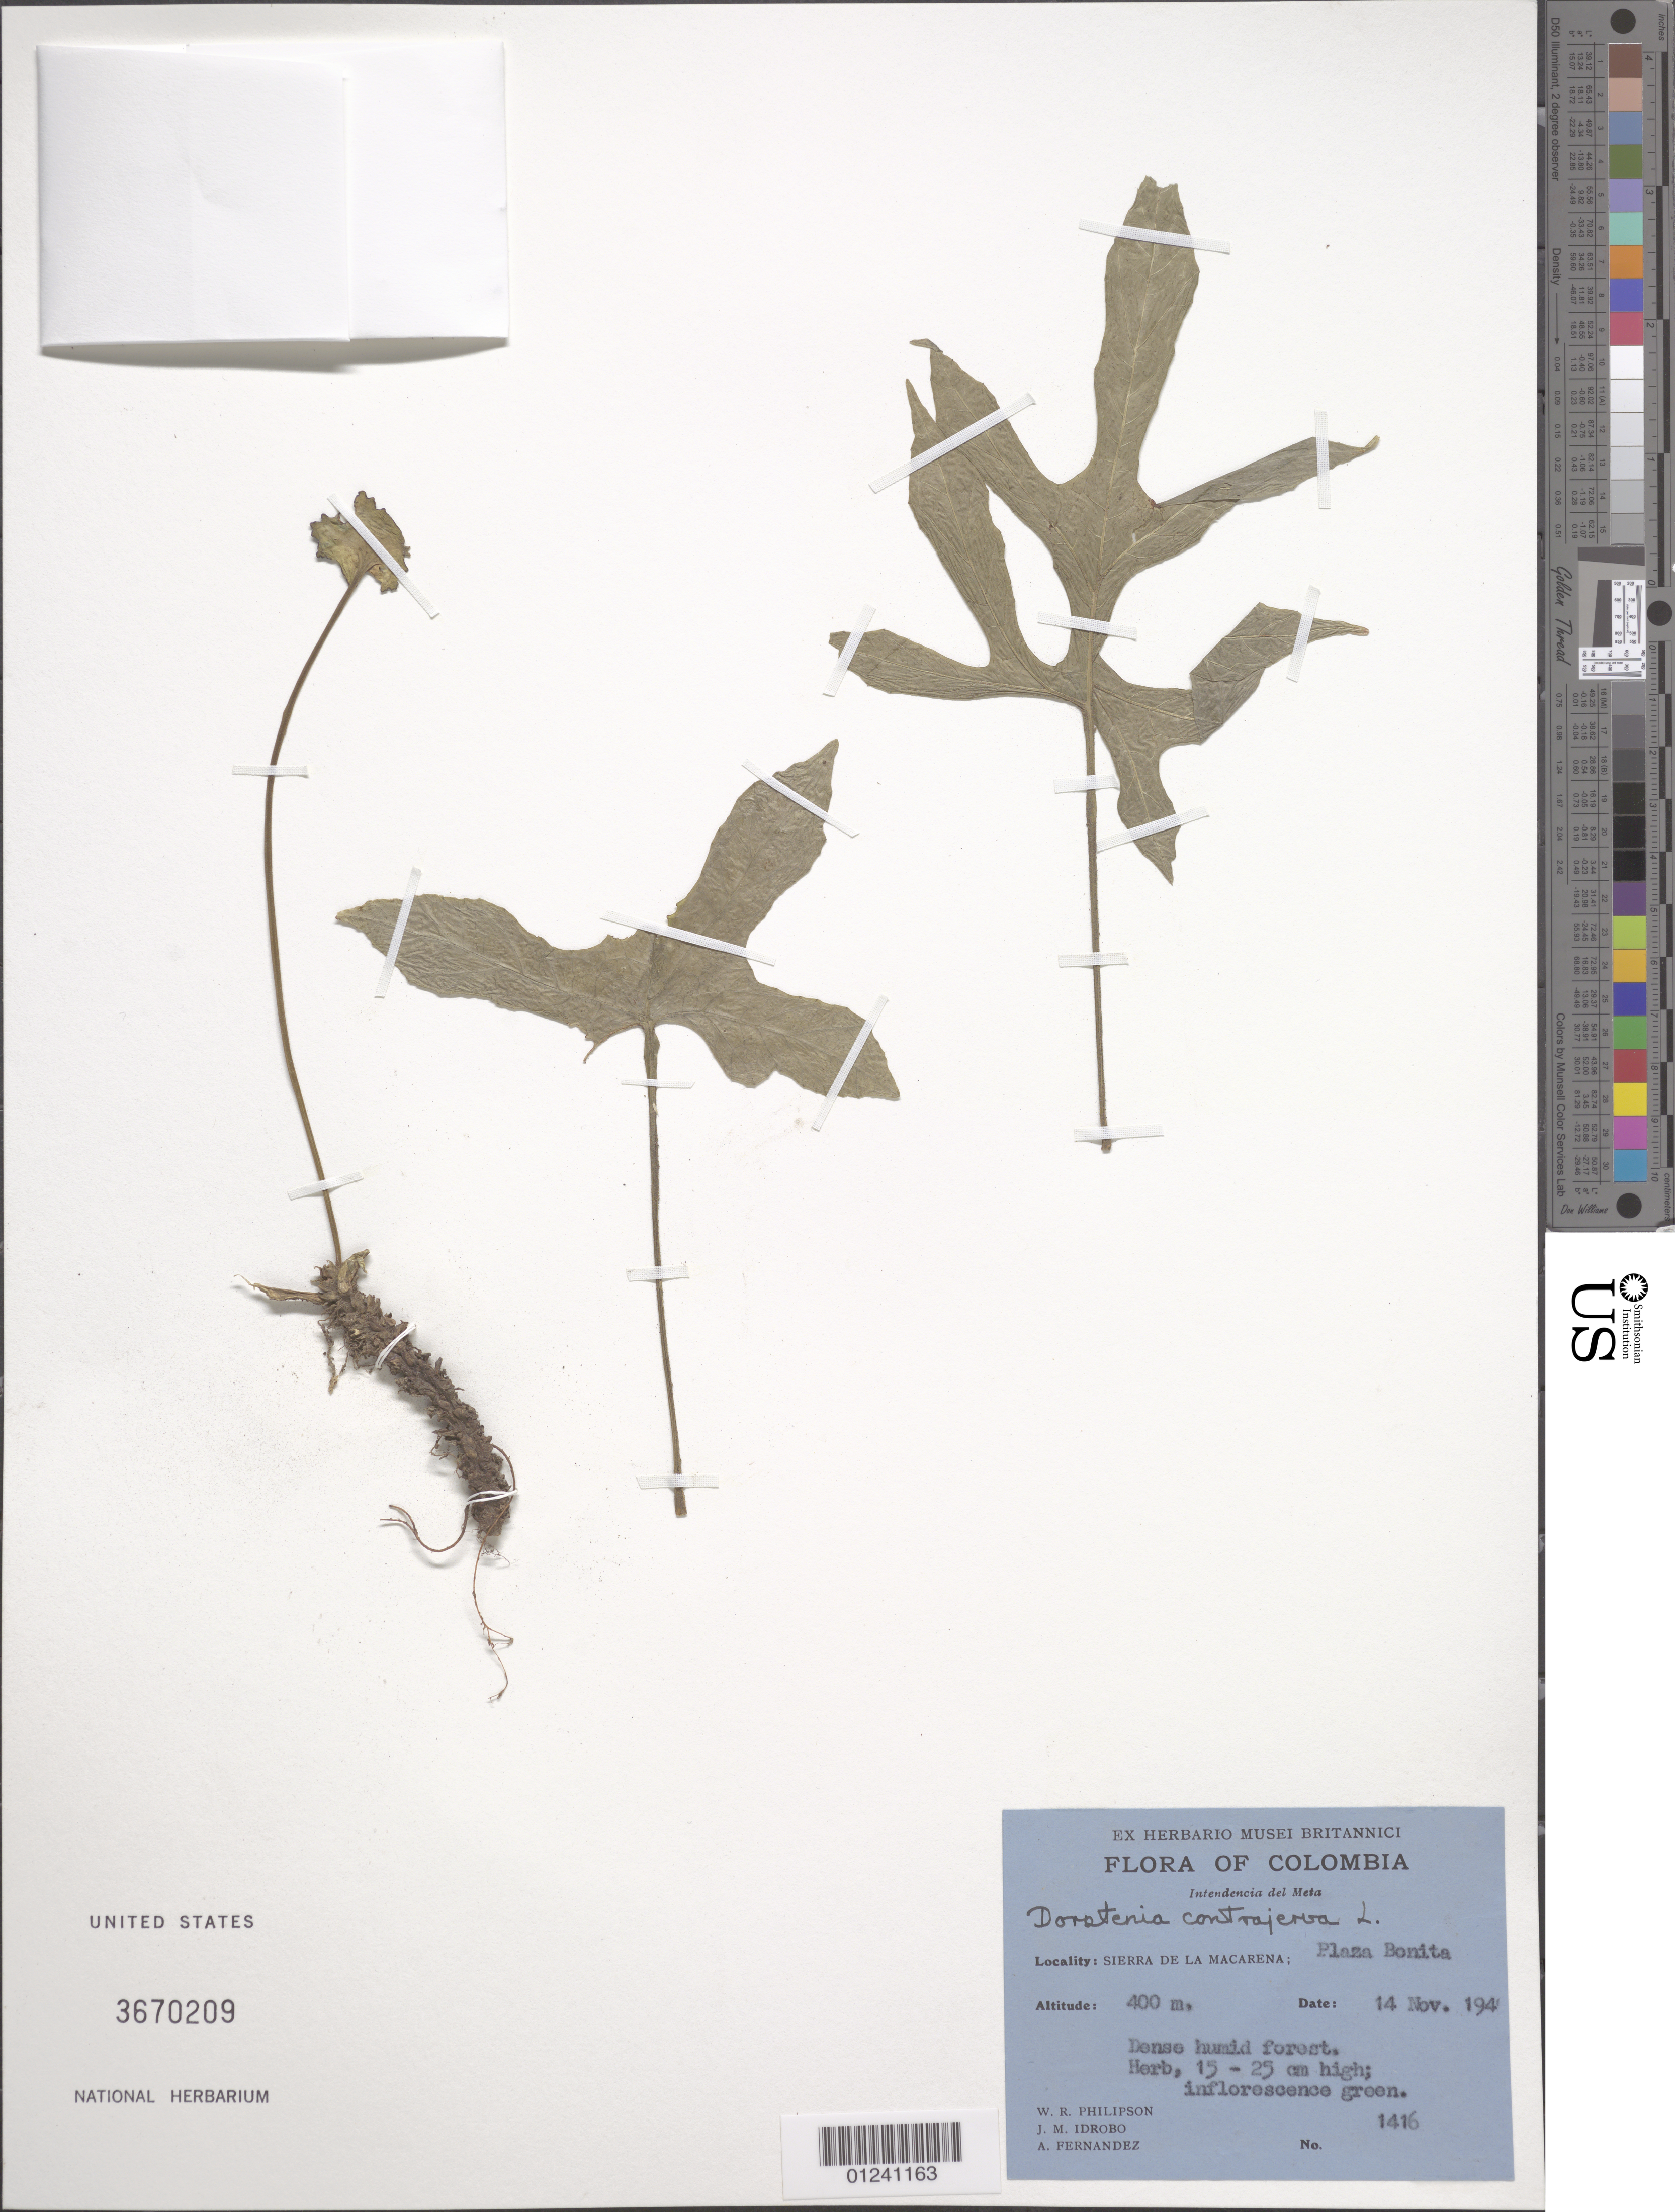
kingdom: Plantae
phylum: Tracheophyta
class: Magnoliopsida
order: Rosales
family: Moraceae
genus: Dorstenia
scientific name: Dorstenia contrajerva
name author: L.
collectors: W. R. Philipson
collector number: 1416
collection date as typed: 14 Nov 1949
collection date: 1949-11-14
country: Colombia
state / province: Cordoba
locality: Sierra de la Macarena: Plaza Bonita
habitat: Dense humid forest.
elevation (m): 400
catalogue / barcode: US 3670209